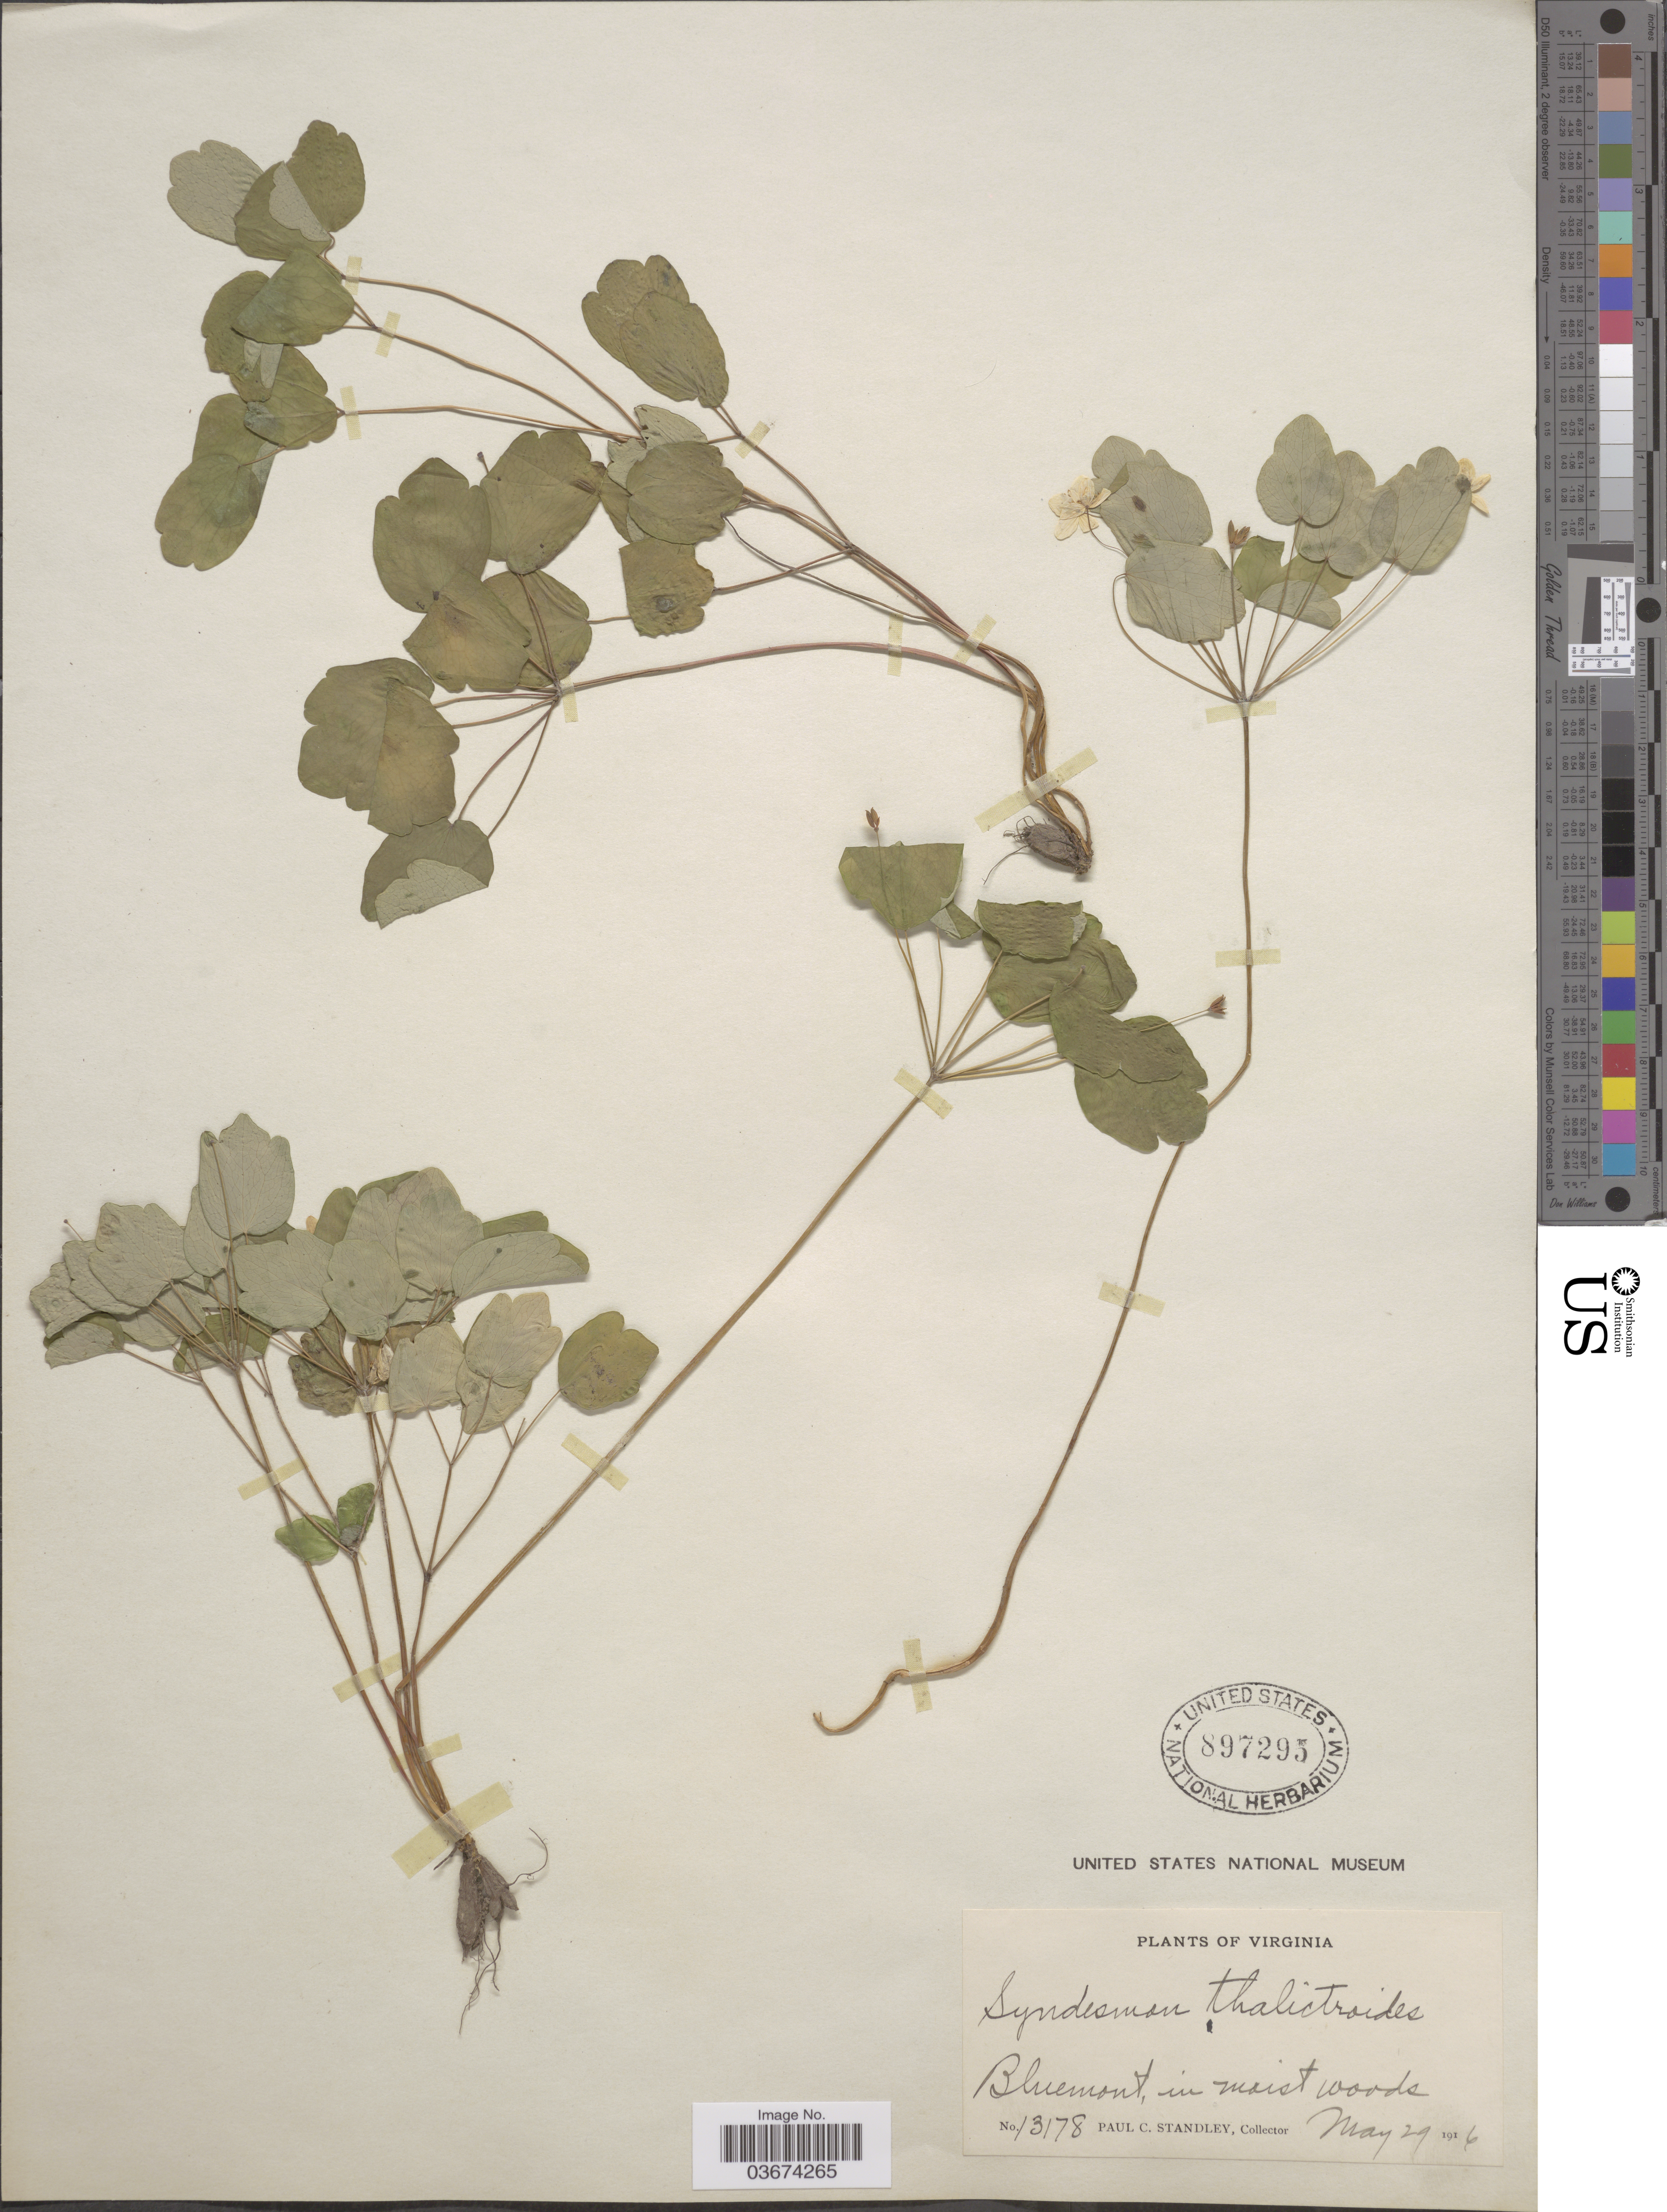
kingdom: Plantae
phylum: Tracheophyta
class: Magnoliopsida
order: Ranunculales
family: Ranunculaceae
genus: Thalictrum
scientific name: Thalictrum thalictroides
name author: (L.) A.J. Eames & B. Boivin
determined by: Strong, M. T., (US), Smithsonian Institution - National Museum of Natural History (UNITED STATES)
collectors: P. C. Standley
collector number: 13178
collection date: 1916-05-29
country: United States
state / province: Virginia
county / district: Loudoun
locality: Bluemont.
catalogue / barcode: US 897295